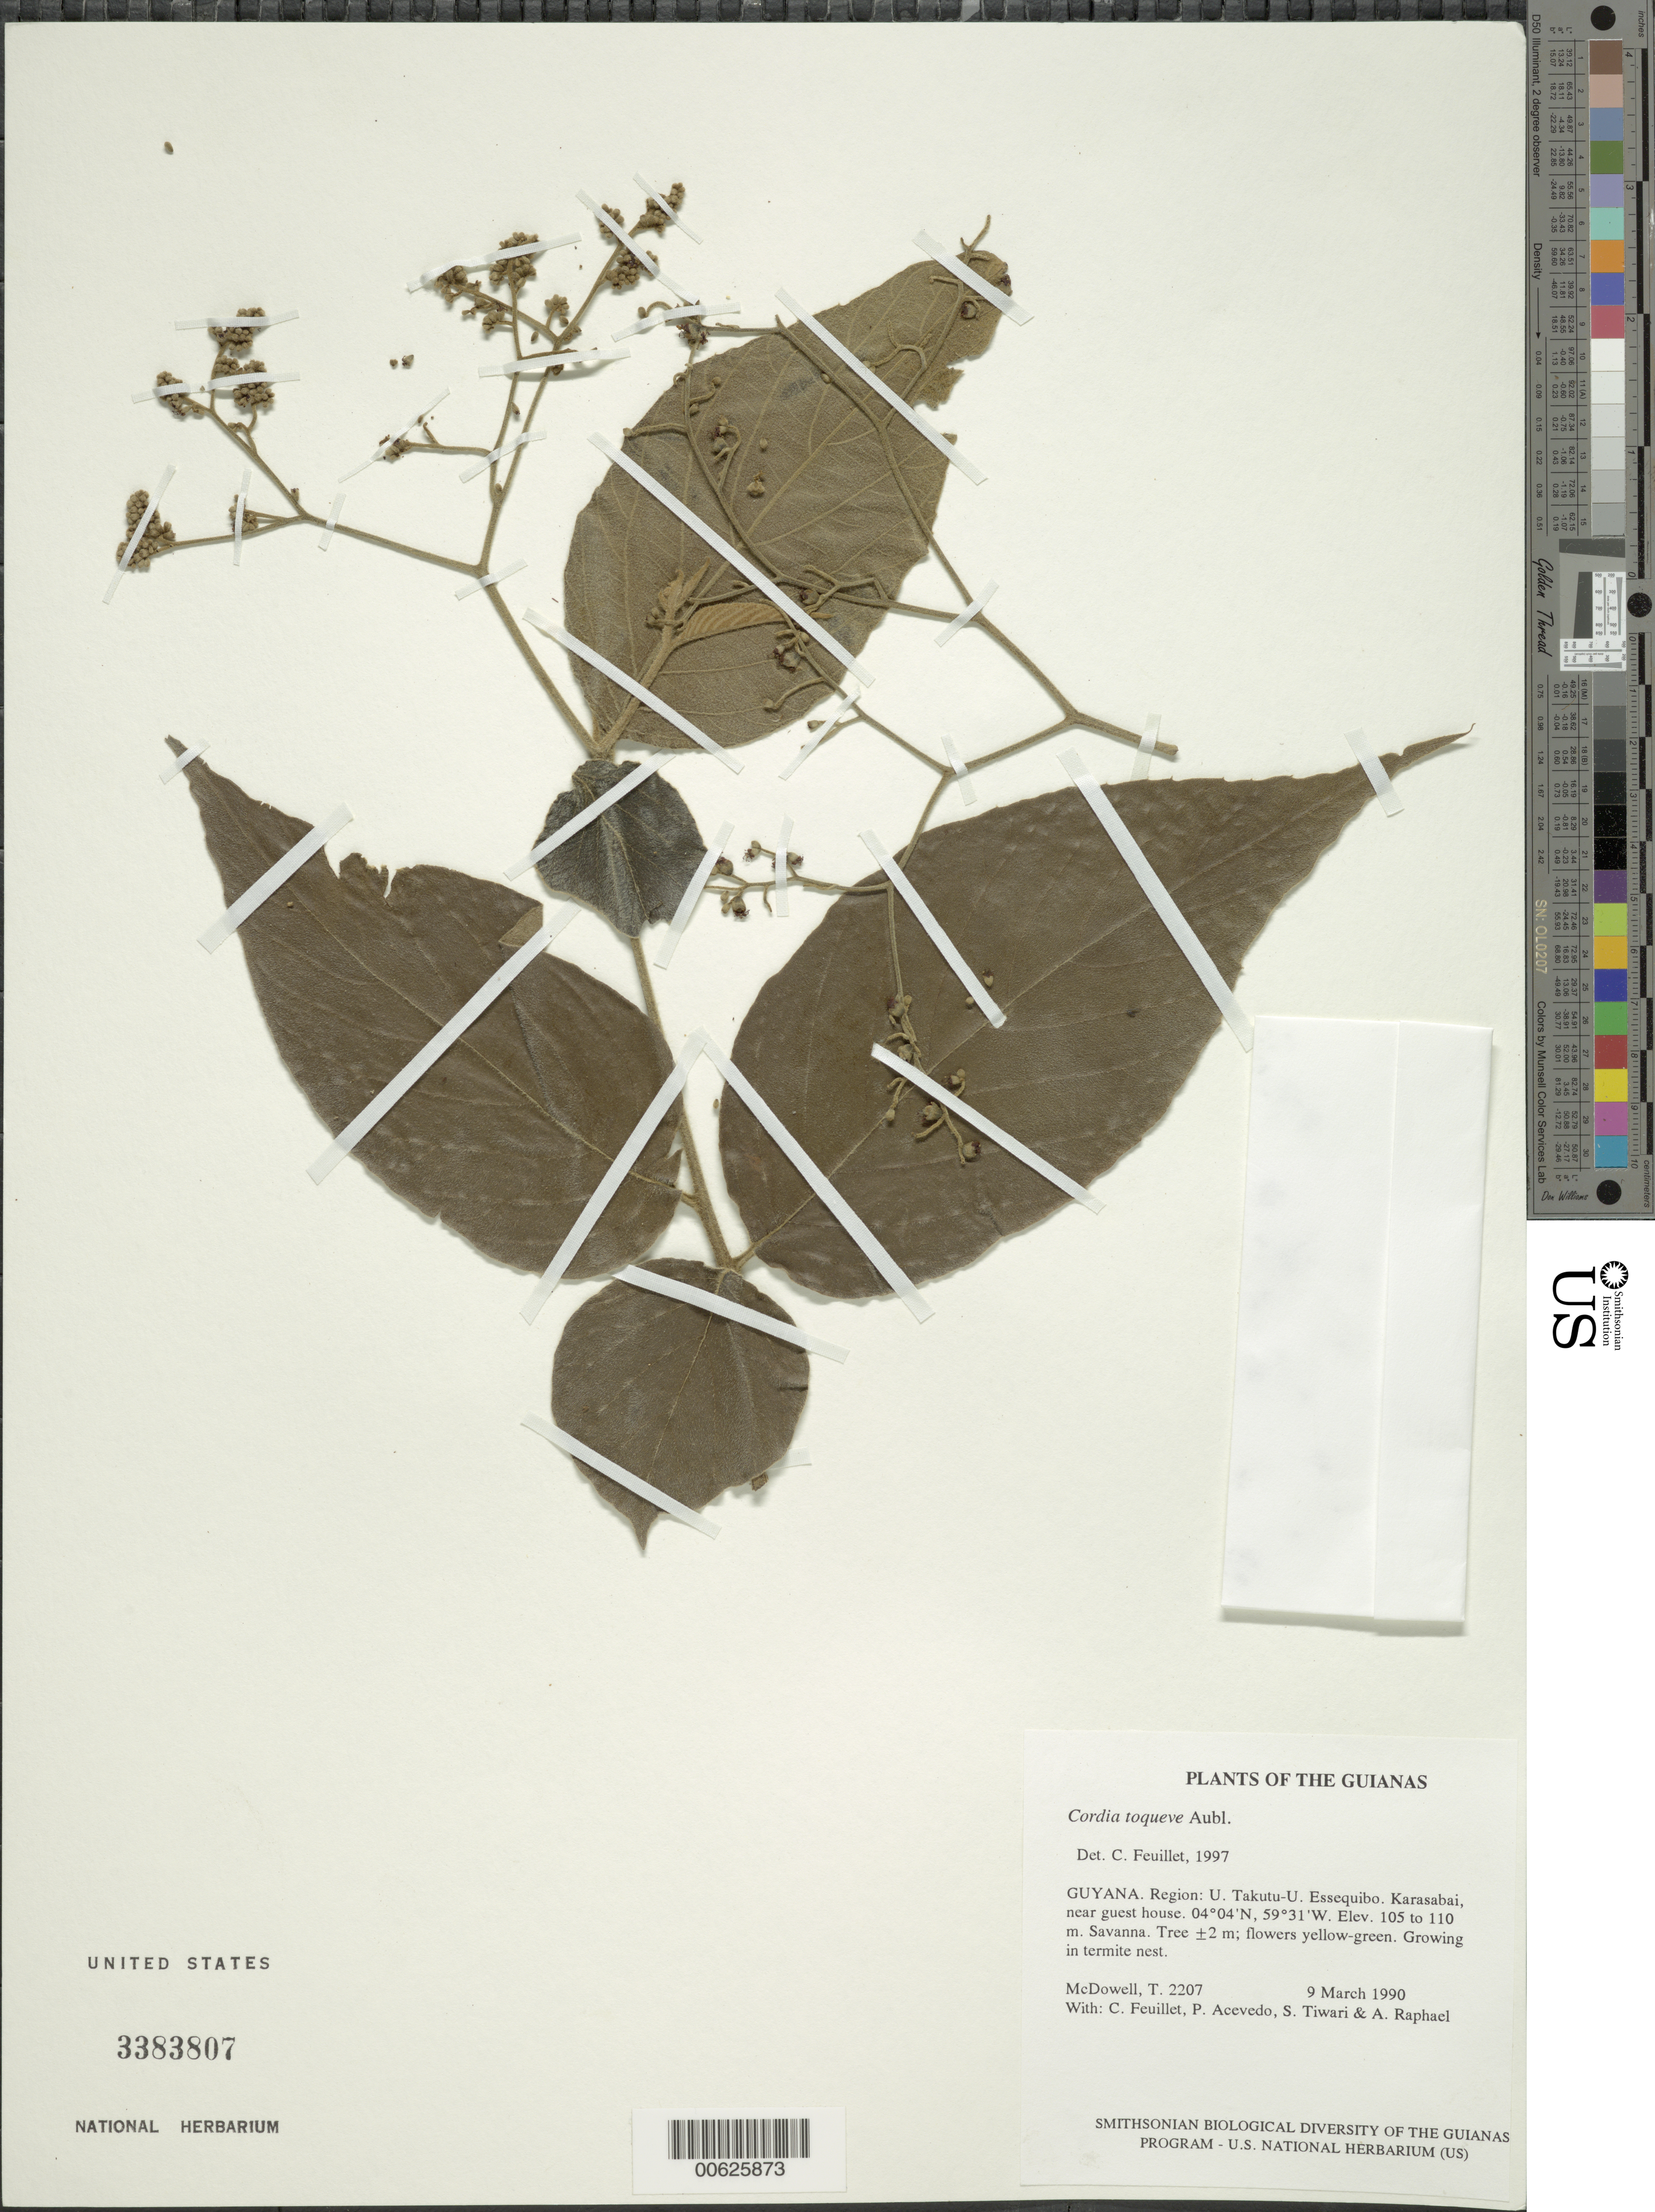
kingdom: Plantae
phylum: Tracheophyta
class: Magnoliopsida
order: Boraginales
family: Cordiaceae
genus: Cordia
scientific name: Cordia toqueve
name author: Aubl.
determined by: Feuillet, C.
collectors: T. McDowell, C. Feuillet, P. Acevedo-Rodr., S. Tiwari & A. Raphael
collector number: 2207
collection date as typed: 9 March 1990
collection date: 1990-03-09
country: Guyana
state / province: U. Takutu-U. Essequibo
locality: Karasabai, near guest house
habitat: Savanna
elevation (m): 105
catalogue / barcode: US 3383807